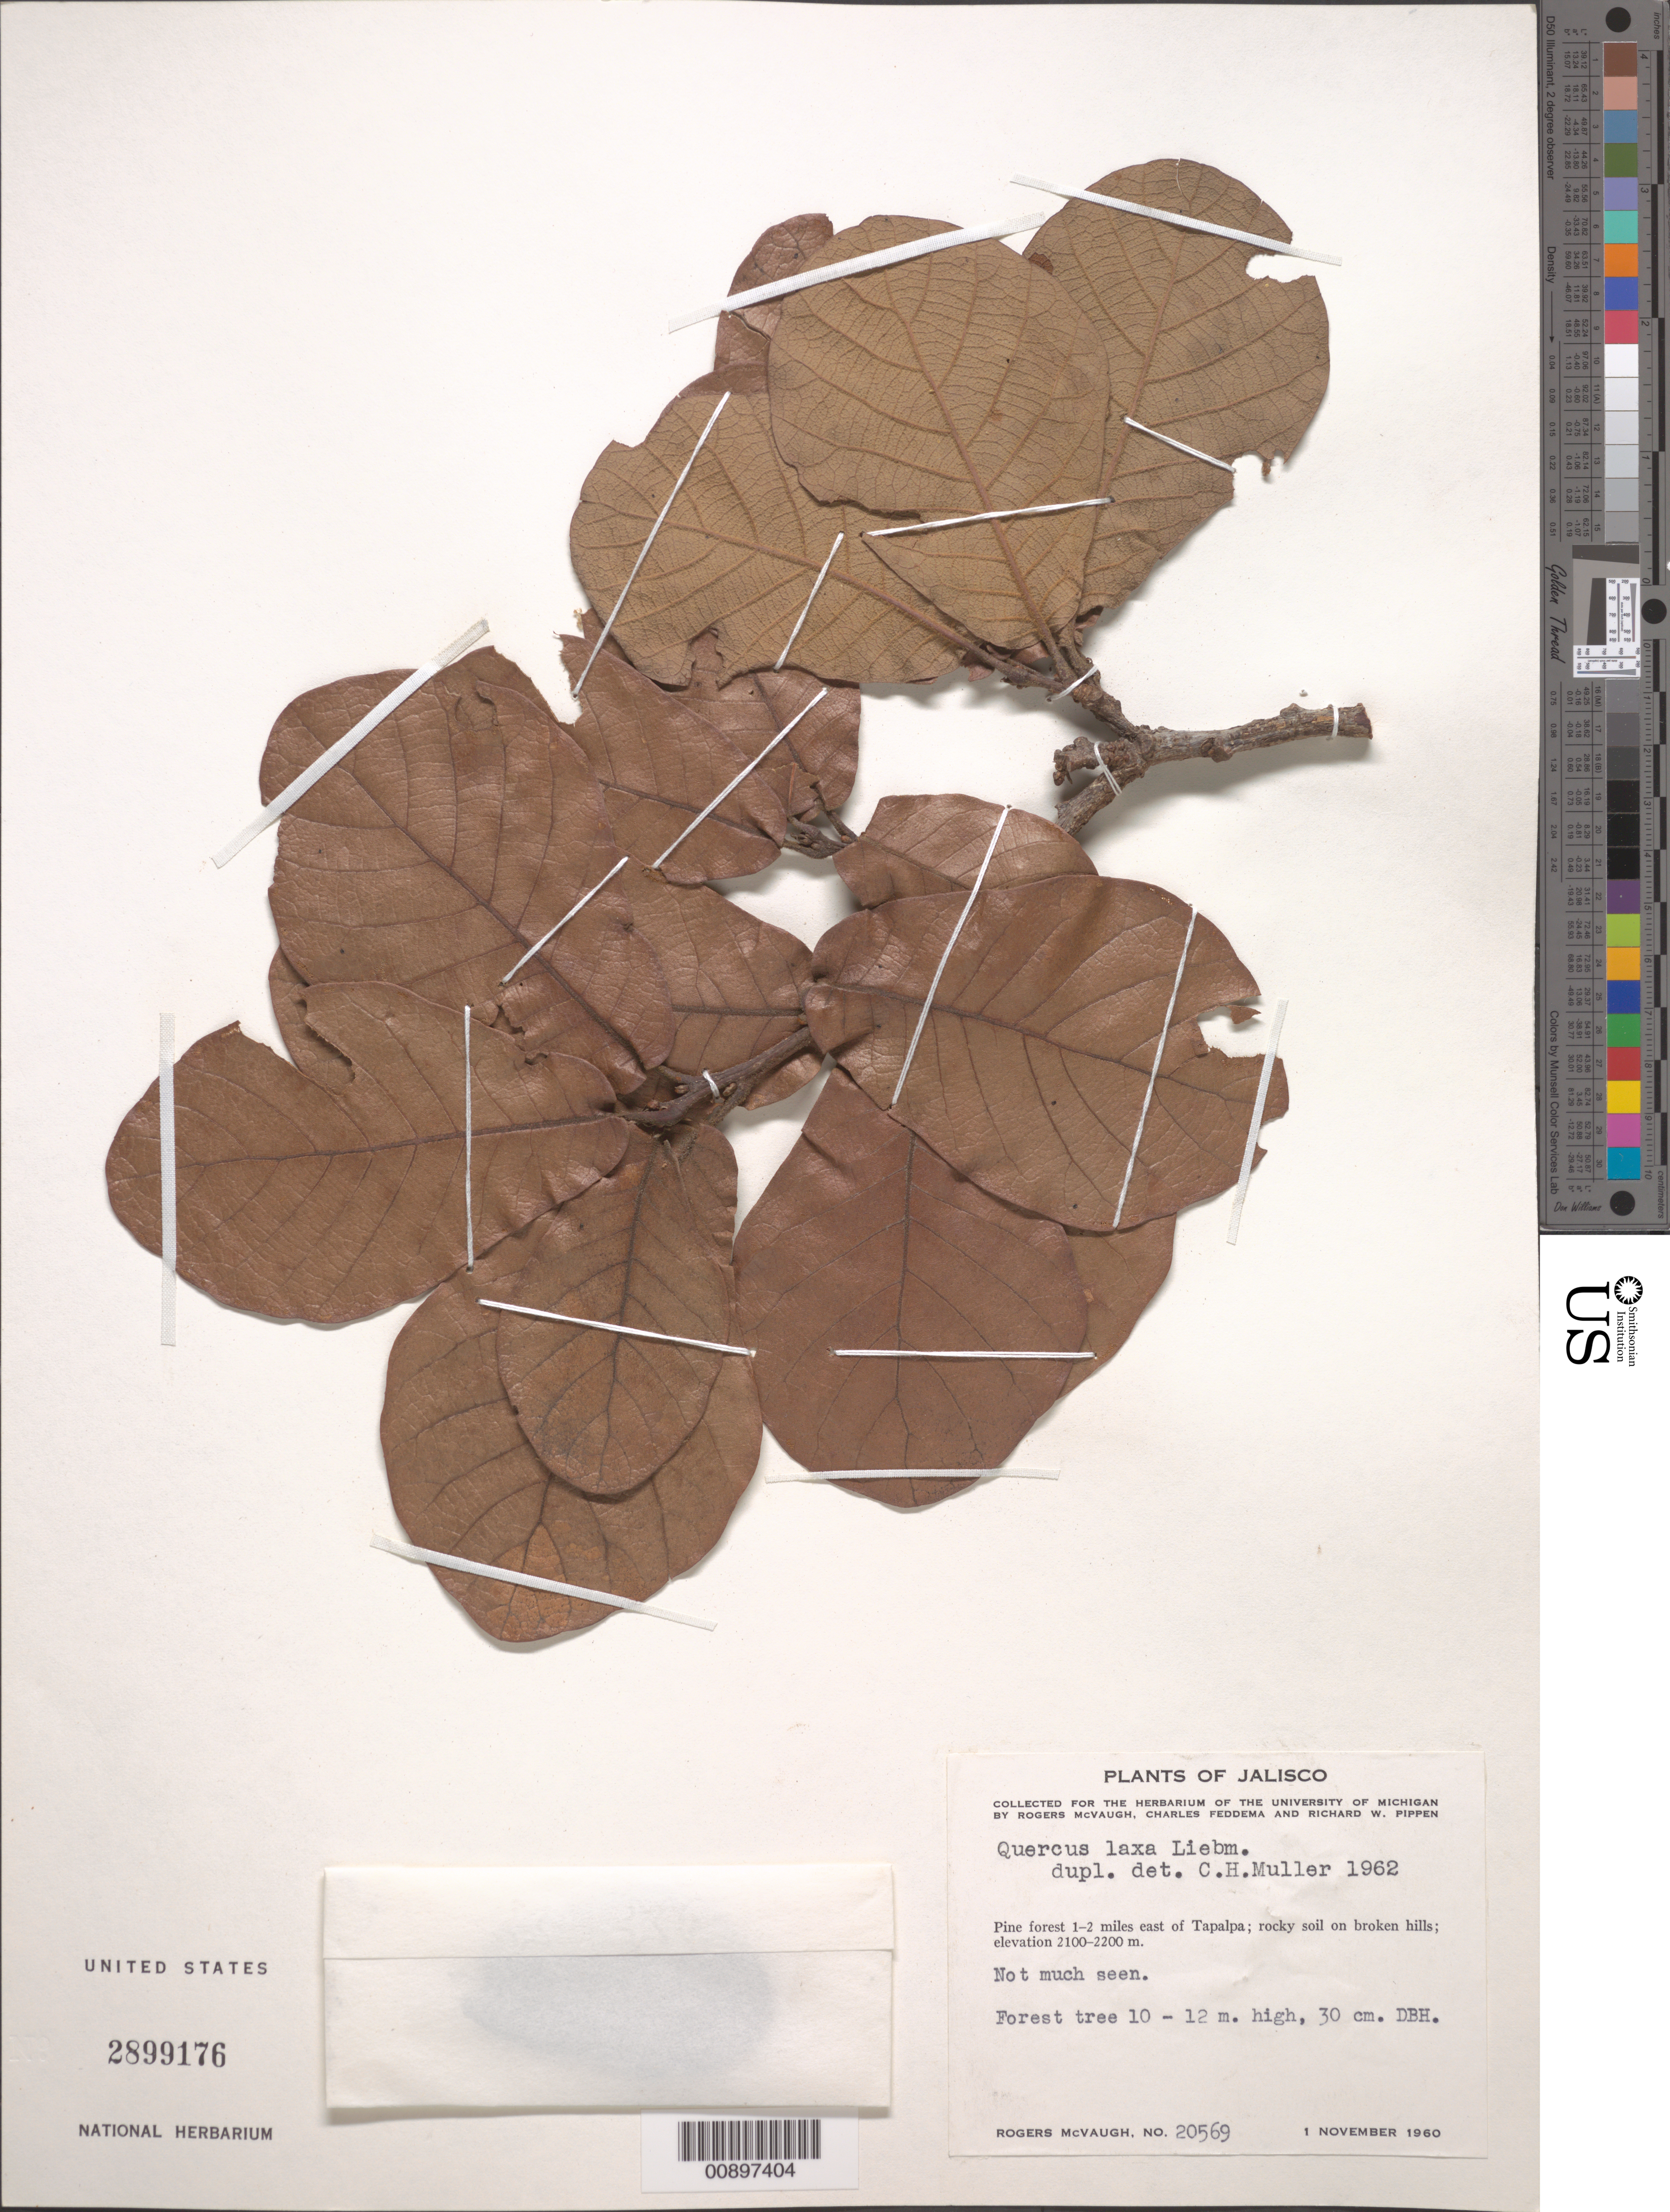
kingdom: Plantae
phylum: Tracheophyta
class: Magnoliopsida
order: Fagales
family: Fagaceae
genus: Quercus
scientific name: Quercus laxa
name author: Liebm.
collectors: R. McVaugh, C. Feddema & R. W. Pippen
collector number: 20569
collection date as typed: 01 Nov 1960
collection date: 1960-11-01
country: Mexico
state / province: Jalisco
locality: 1-2 miles east of Tapalpa. Jalisco.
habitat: Pine forest. Rocky soil on broken hills.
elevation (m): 2200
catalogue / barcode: US 2899176